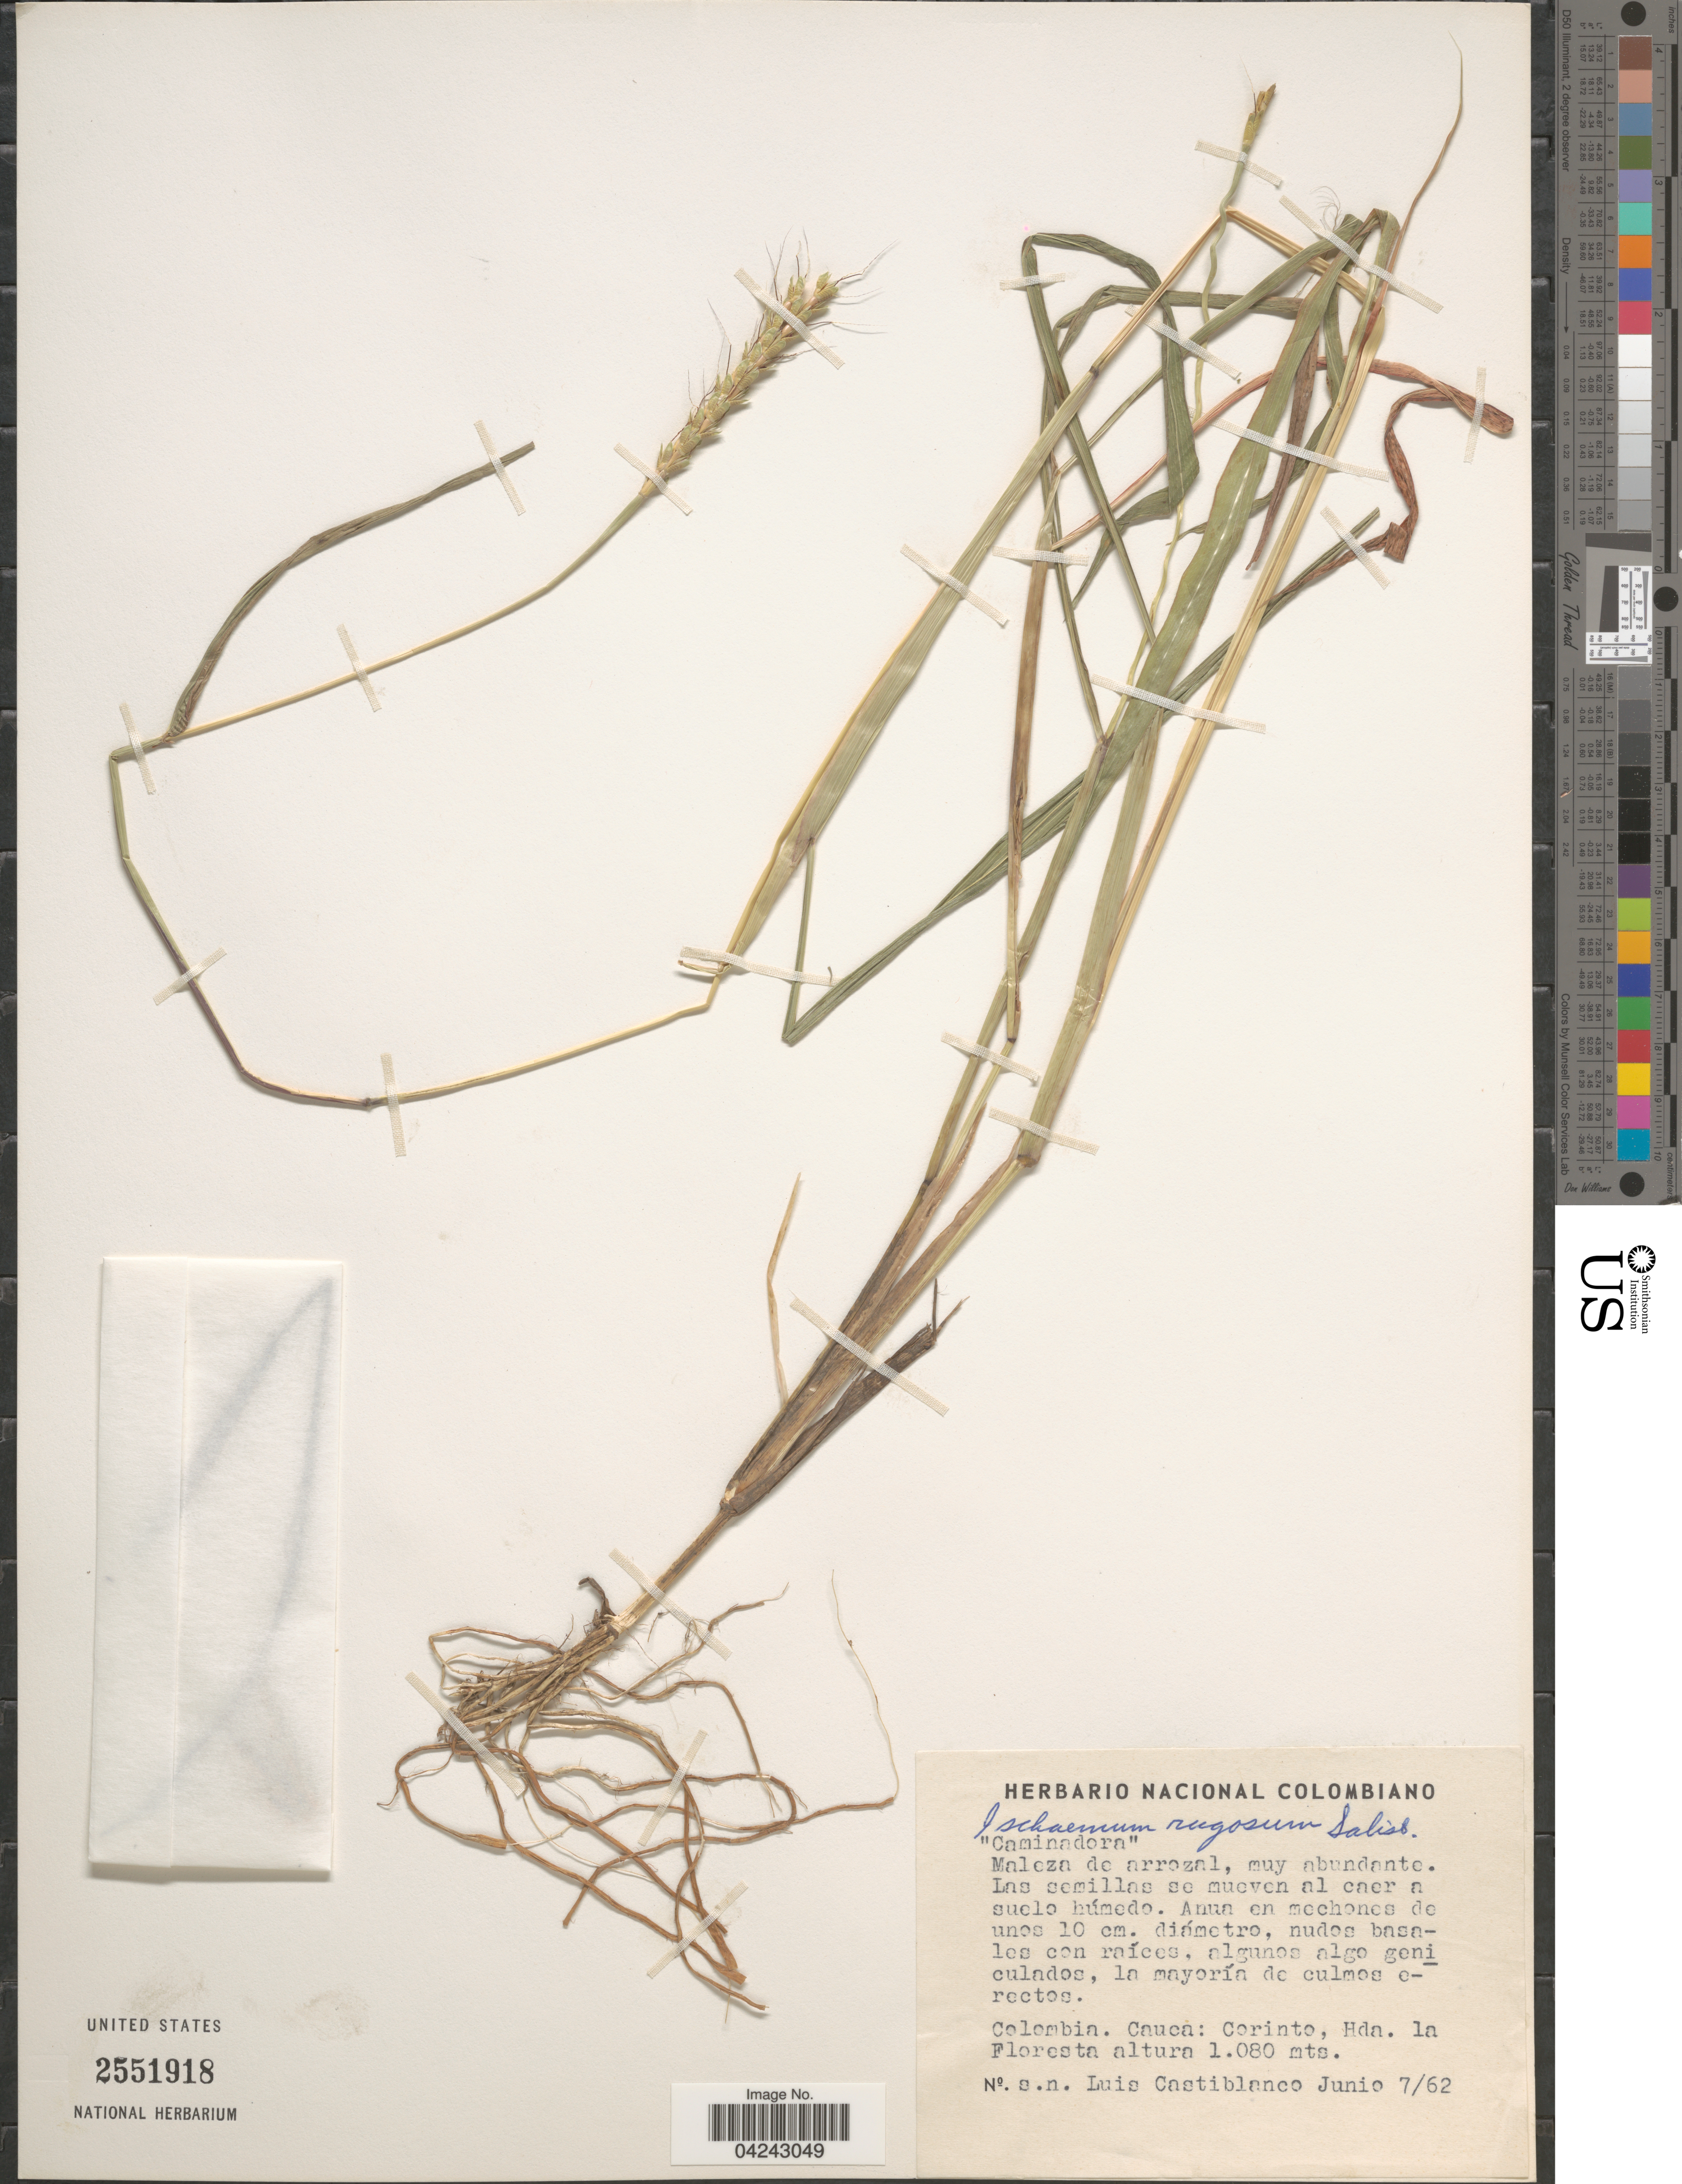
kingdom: Plantae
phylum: Tracheophyta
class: Liliopsida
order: Poales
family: Poaceae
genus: Ischaemum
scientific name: Ischaemum rugosum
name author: Salisb.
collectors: L. Castiblanco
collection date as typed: Transcribed d/m/y: 7/6/62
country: Colombia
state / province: Cauca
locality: Corinto, Hda. In Floresta.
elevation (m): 1080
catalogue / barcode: US 2551918